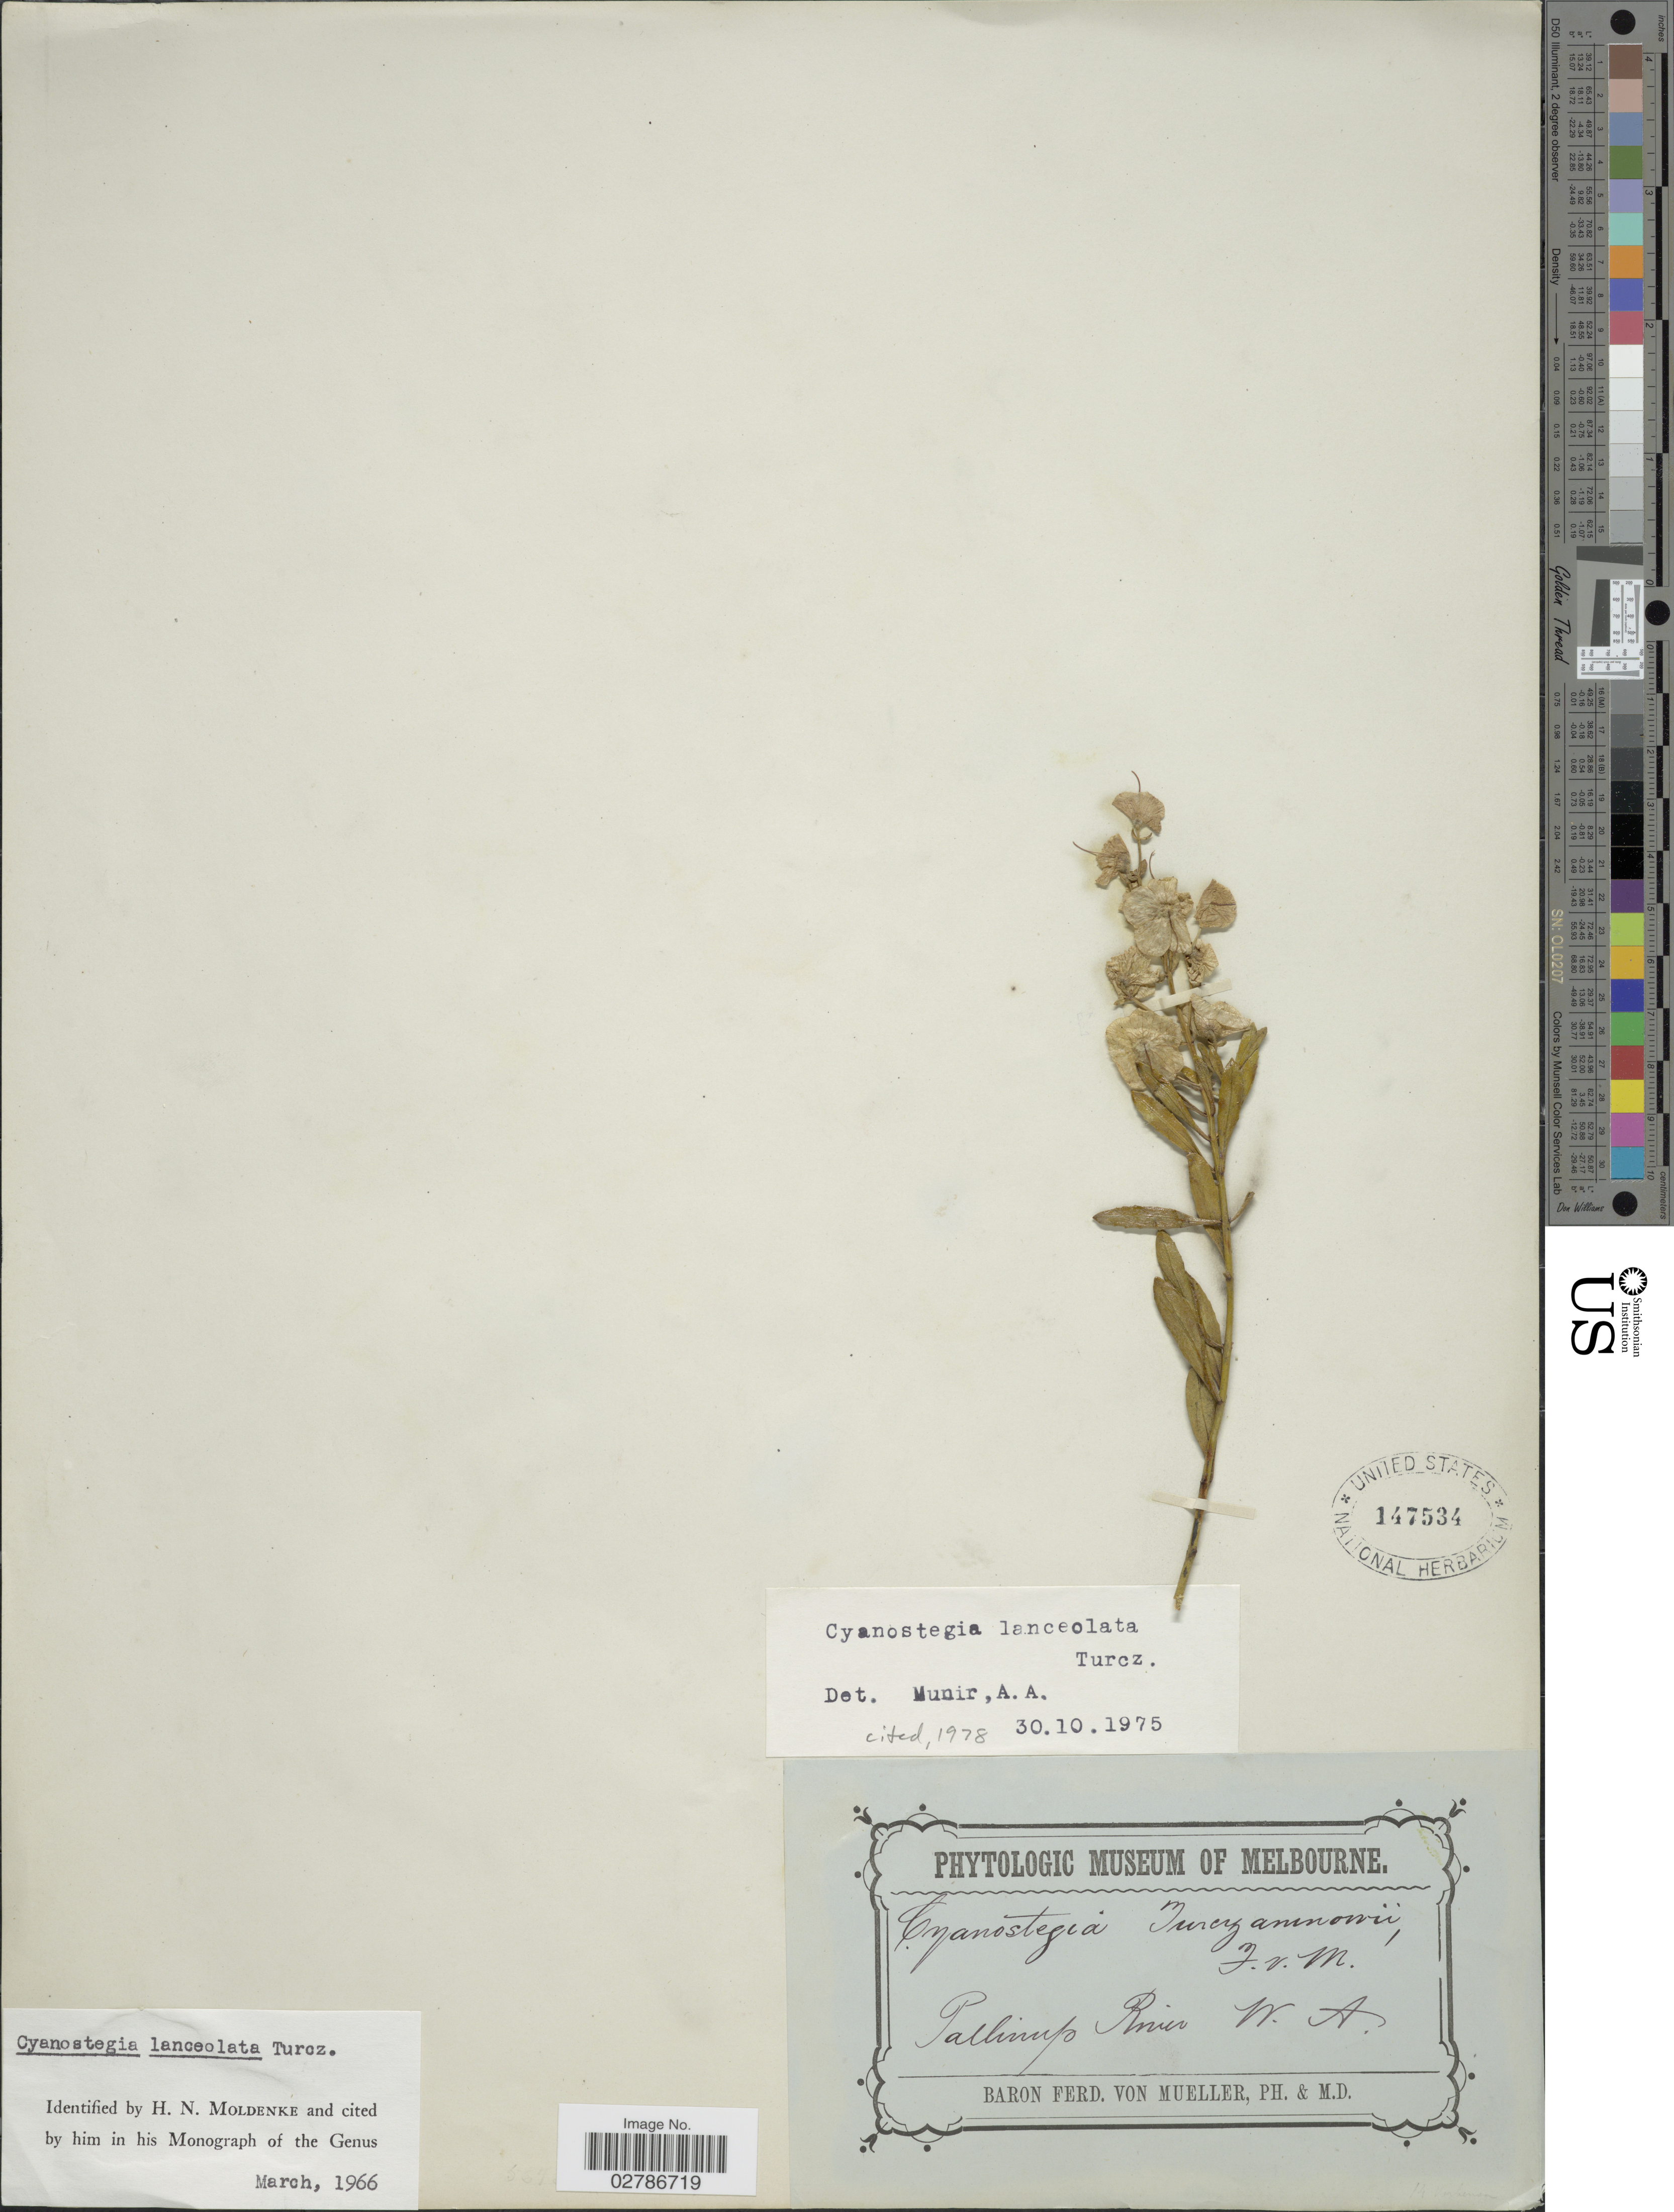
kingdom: Plantae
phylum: Tracheophyta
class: Magnoliopsida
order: Lamiales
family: Lamiaceae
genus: Cyanostegia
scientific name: Cyanostegia lanceolata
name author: Turcz.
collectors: F. von Mueller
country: Australia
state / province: Western Australia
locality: Pallinup River.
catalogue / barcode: US 147534